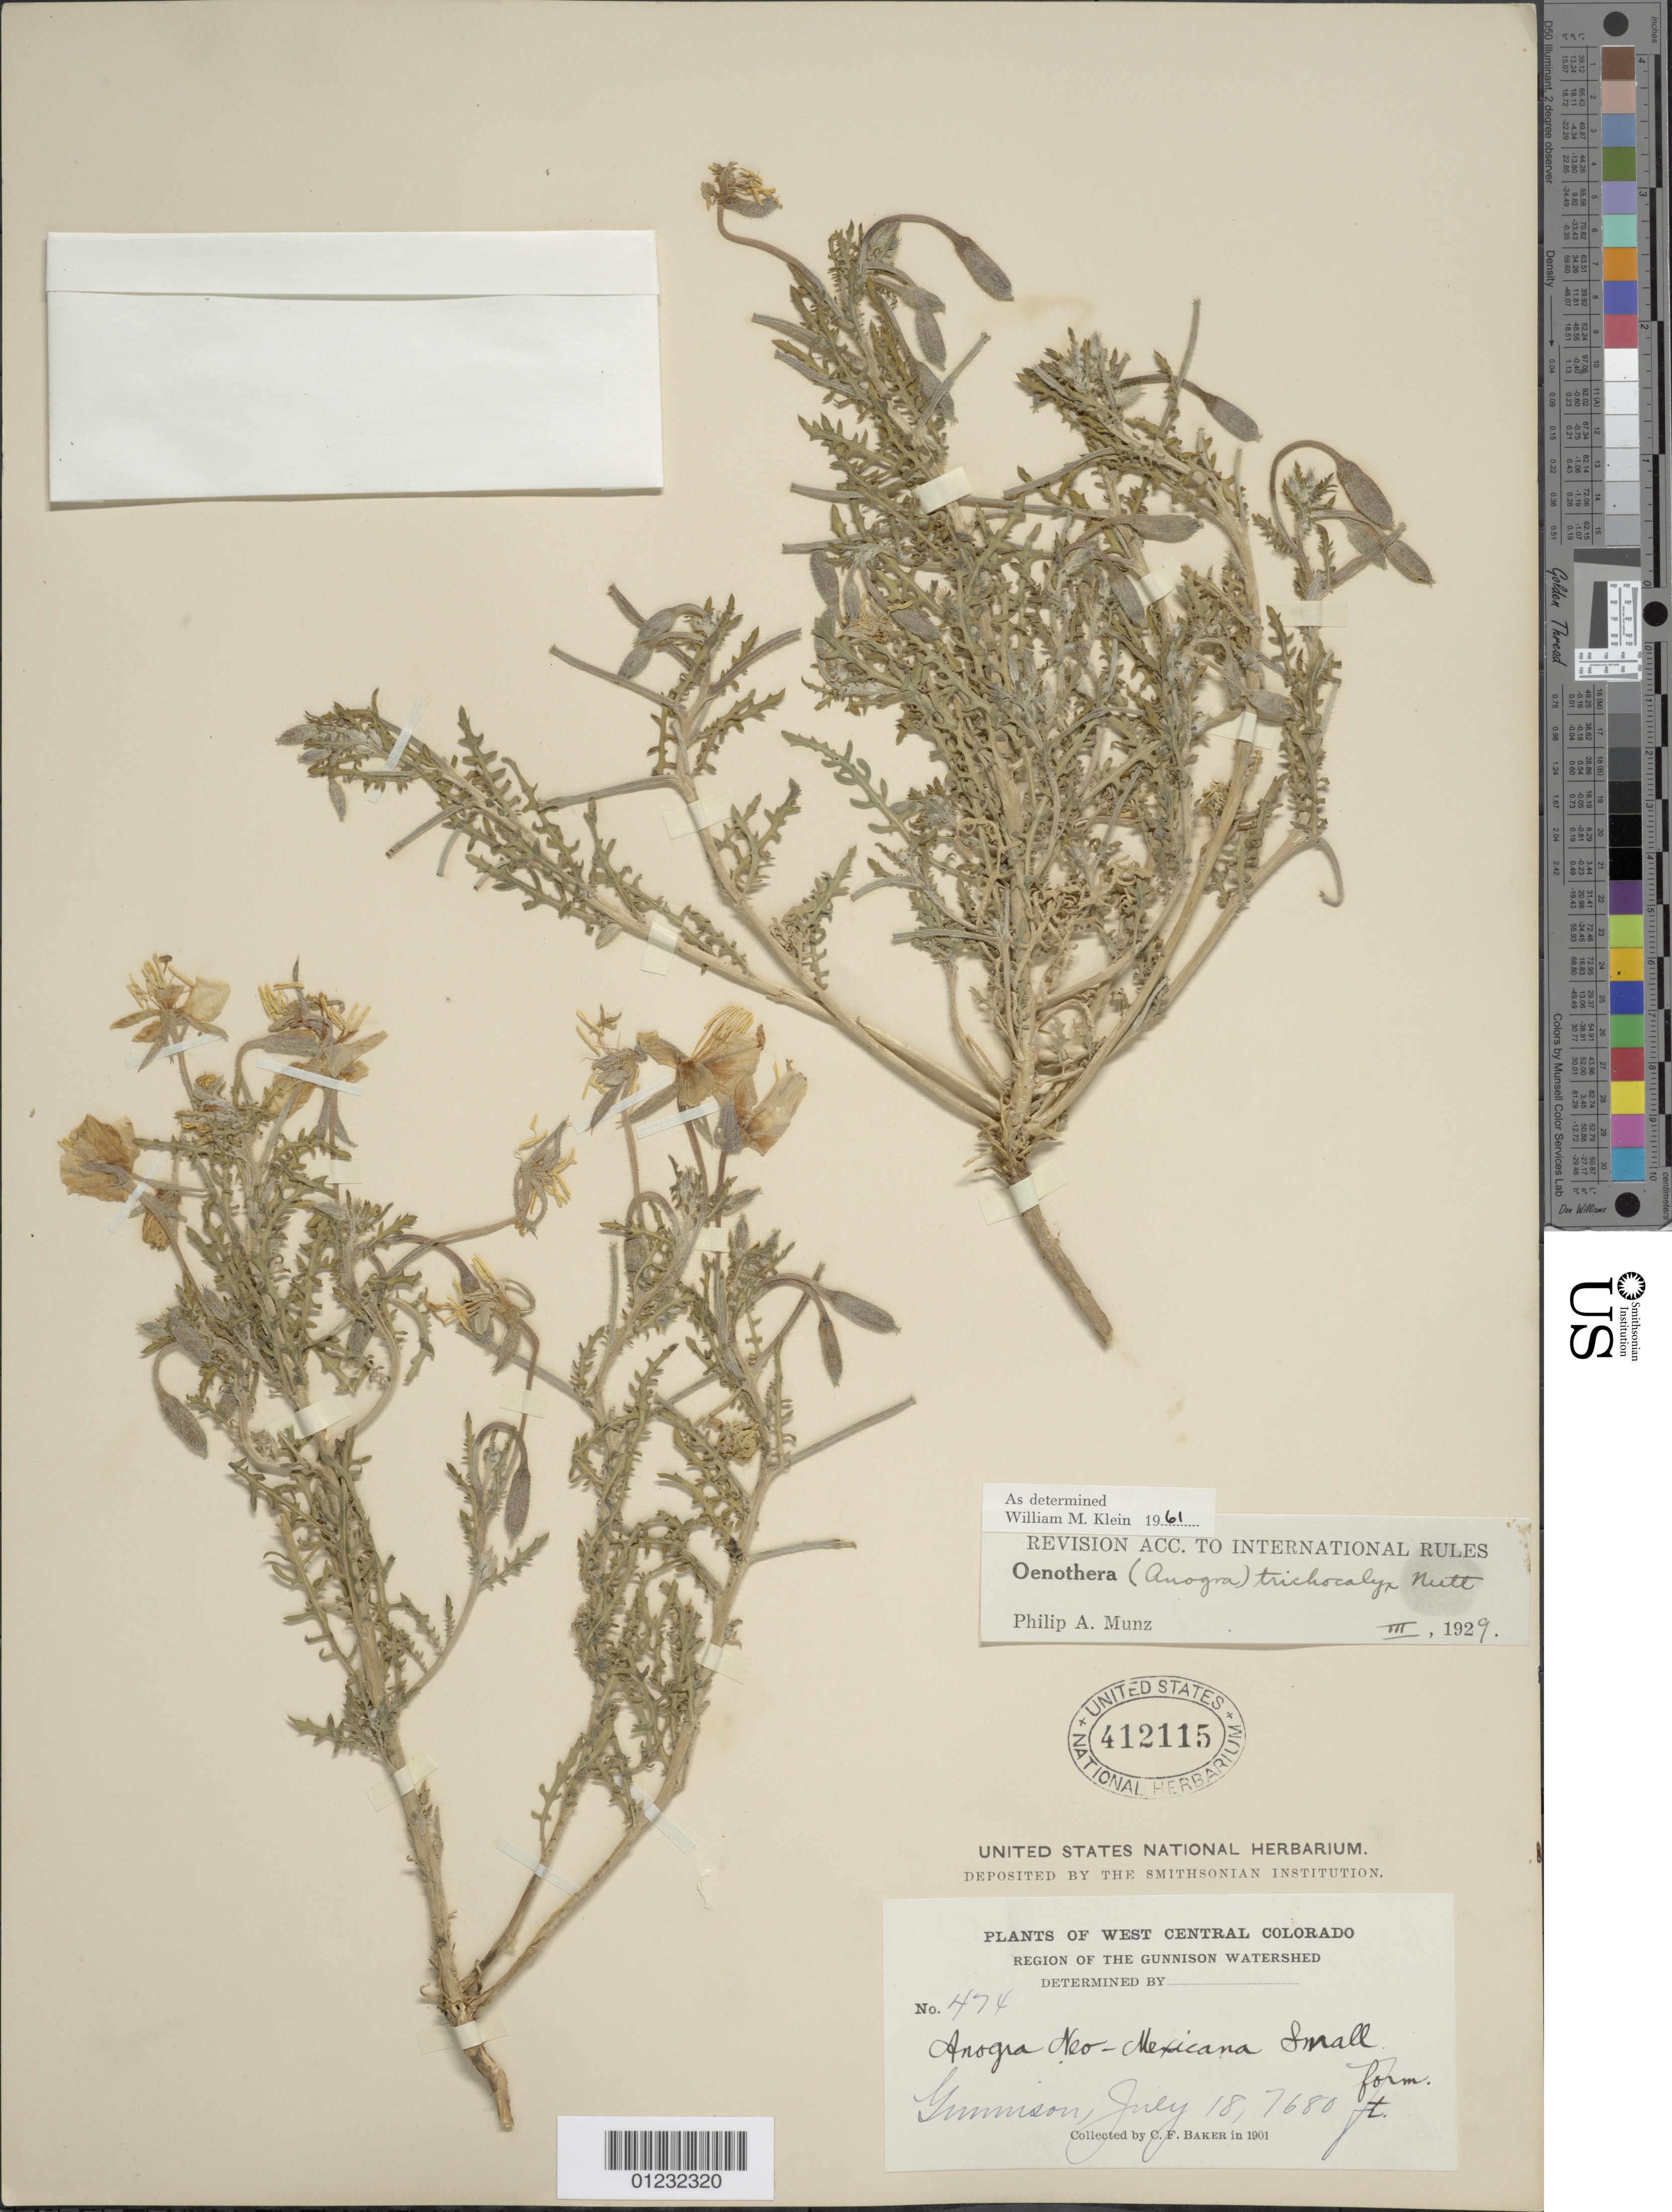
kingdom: Plantae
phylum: Tracheophyta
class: Magnoliopsida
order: Myrtales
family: Onagraceae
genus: Oenothera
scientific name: Oenothera pallida subsp. trichocalyx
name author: (Nutt.) Munz & W.M. Klein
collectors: C. F. Baker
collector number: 474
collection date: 1901-07-18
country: United States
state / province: Colorado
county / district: Gunnison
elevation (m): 2341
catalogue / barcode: US 412115